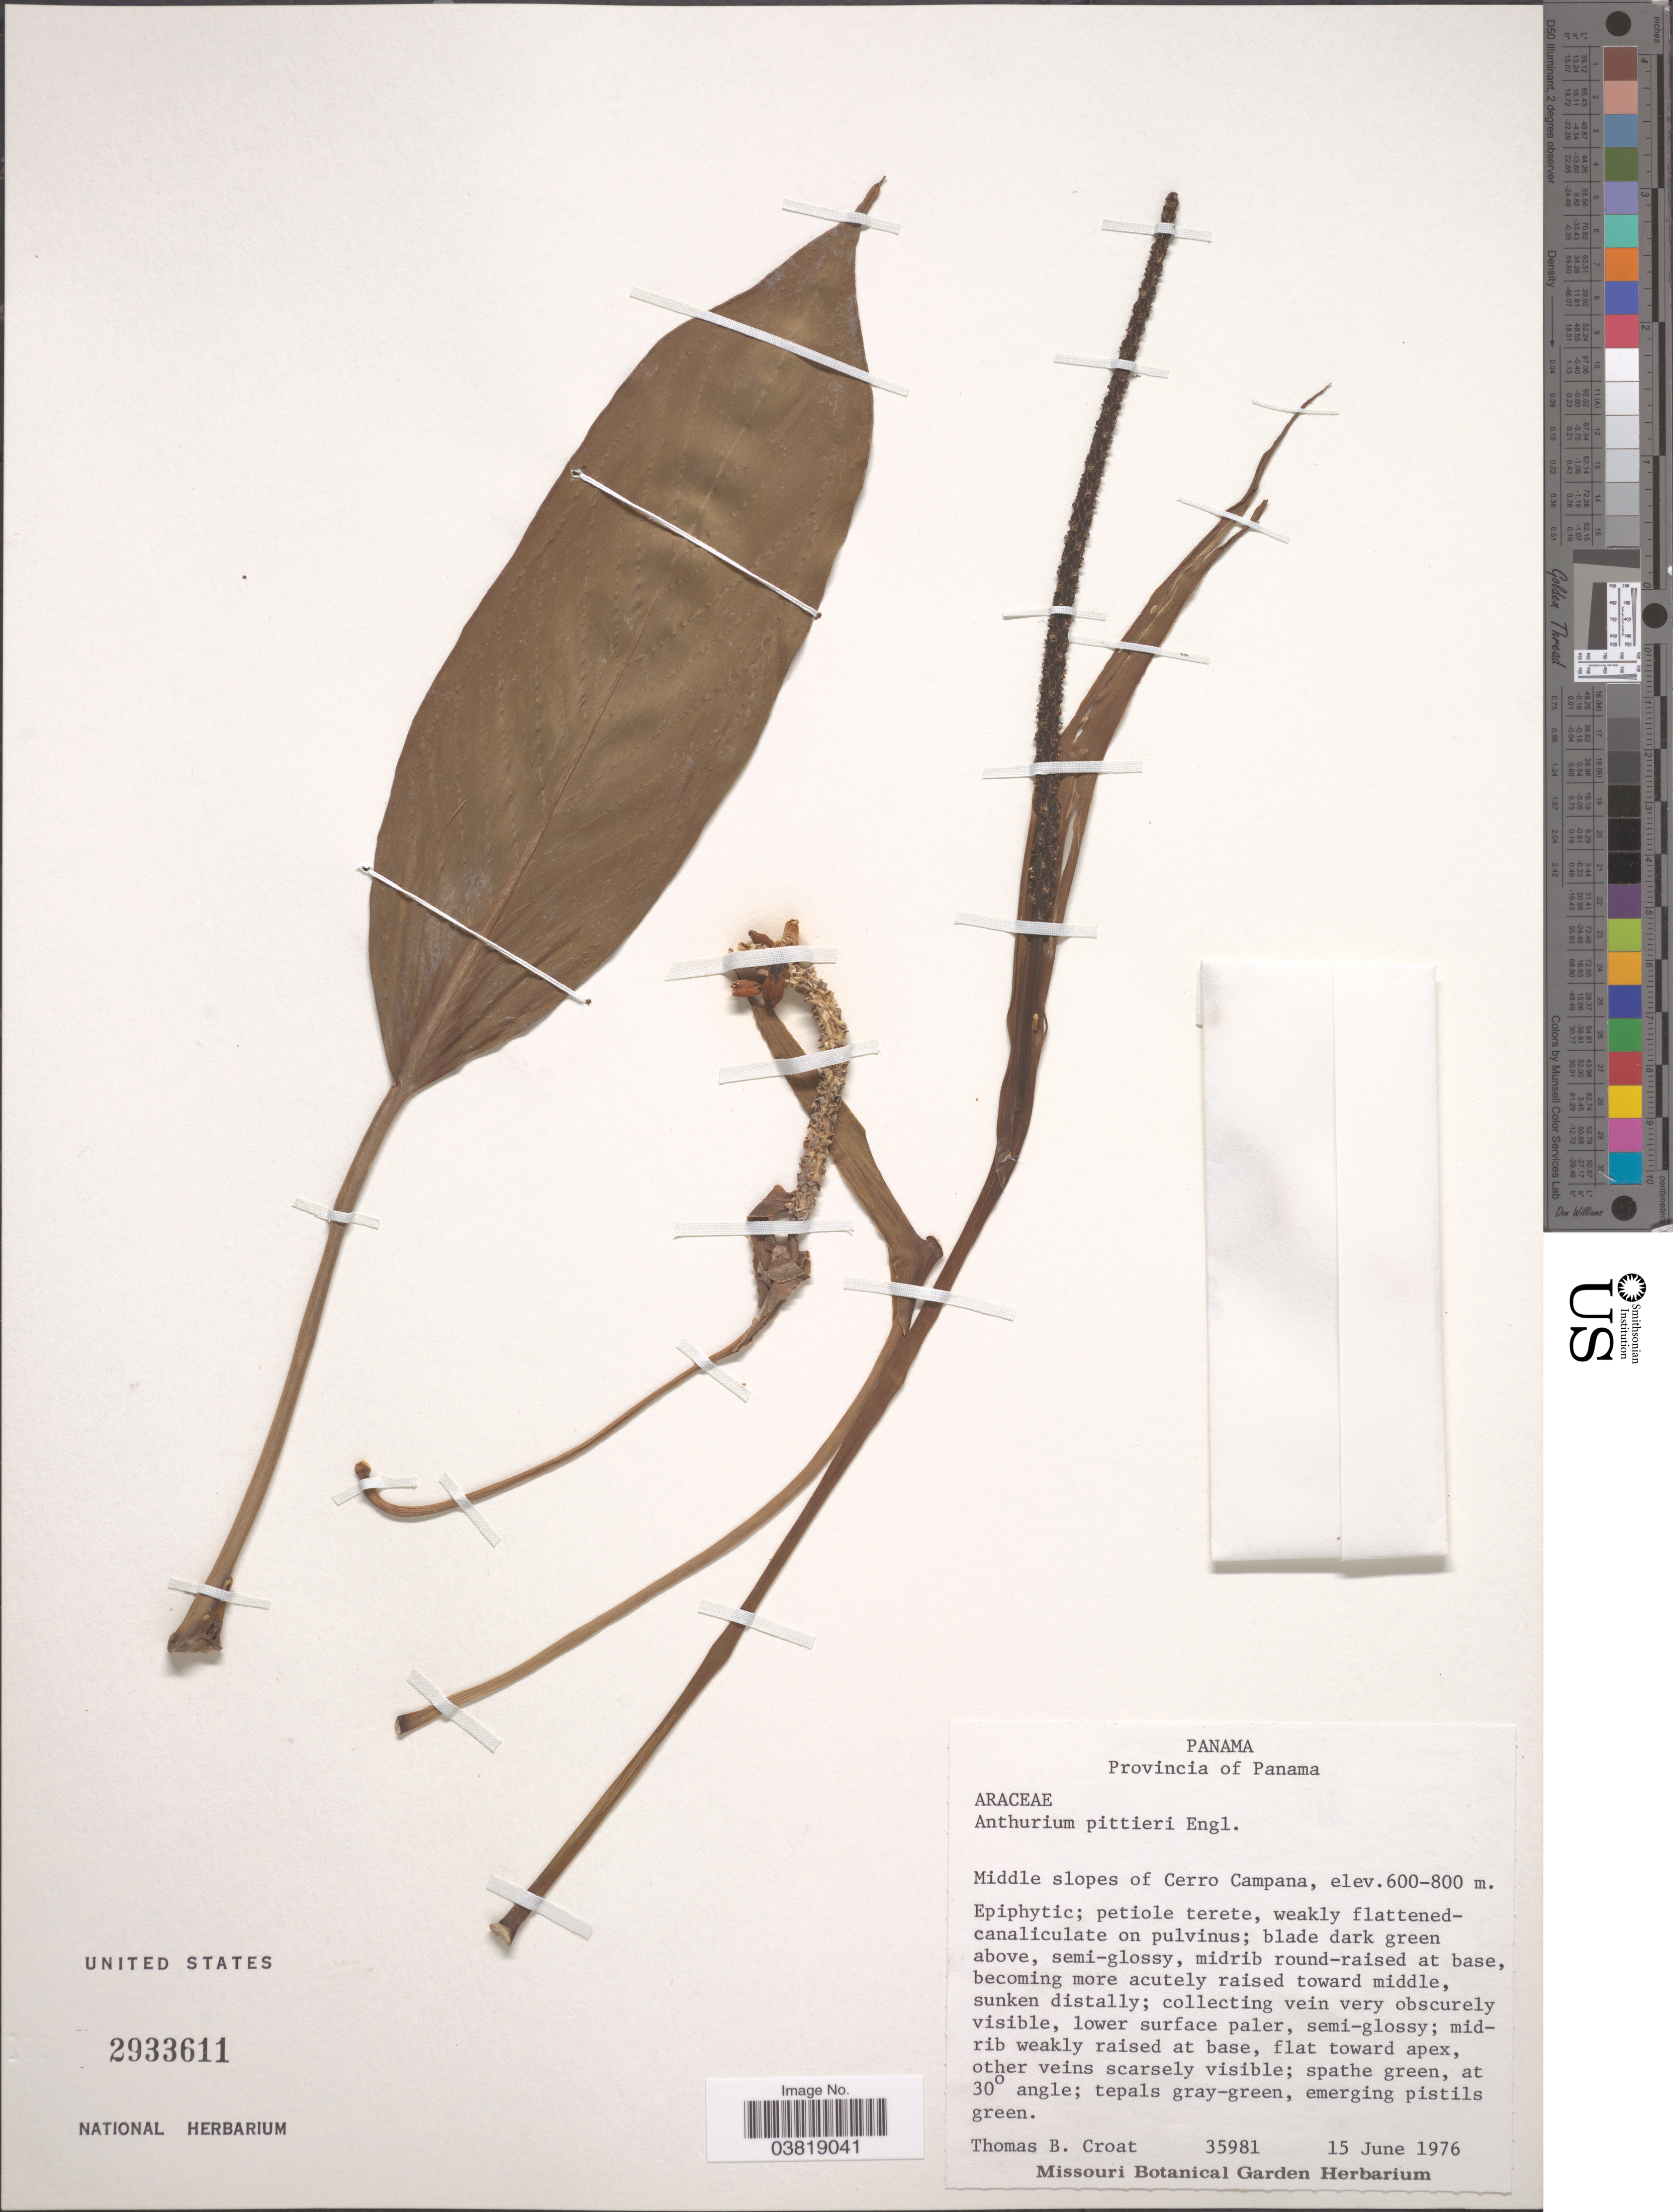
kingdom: Plantae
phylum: Tracheophyta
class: Liliopsida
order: Alismatales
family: Araceae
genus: Anthurium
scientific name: Anthurium pittieri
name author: Engl.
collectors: T. B. Croat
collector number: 35981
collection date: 1976-06-15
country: Panama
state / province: Panamá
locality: Middle slopes of Cerro Campana.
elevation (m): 600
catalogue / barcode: US 2933611